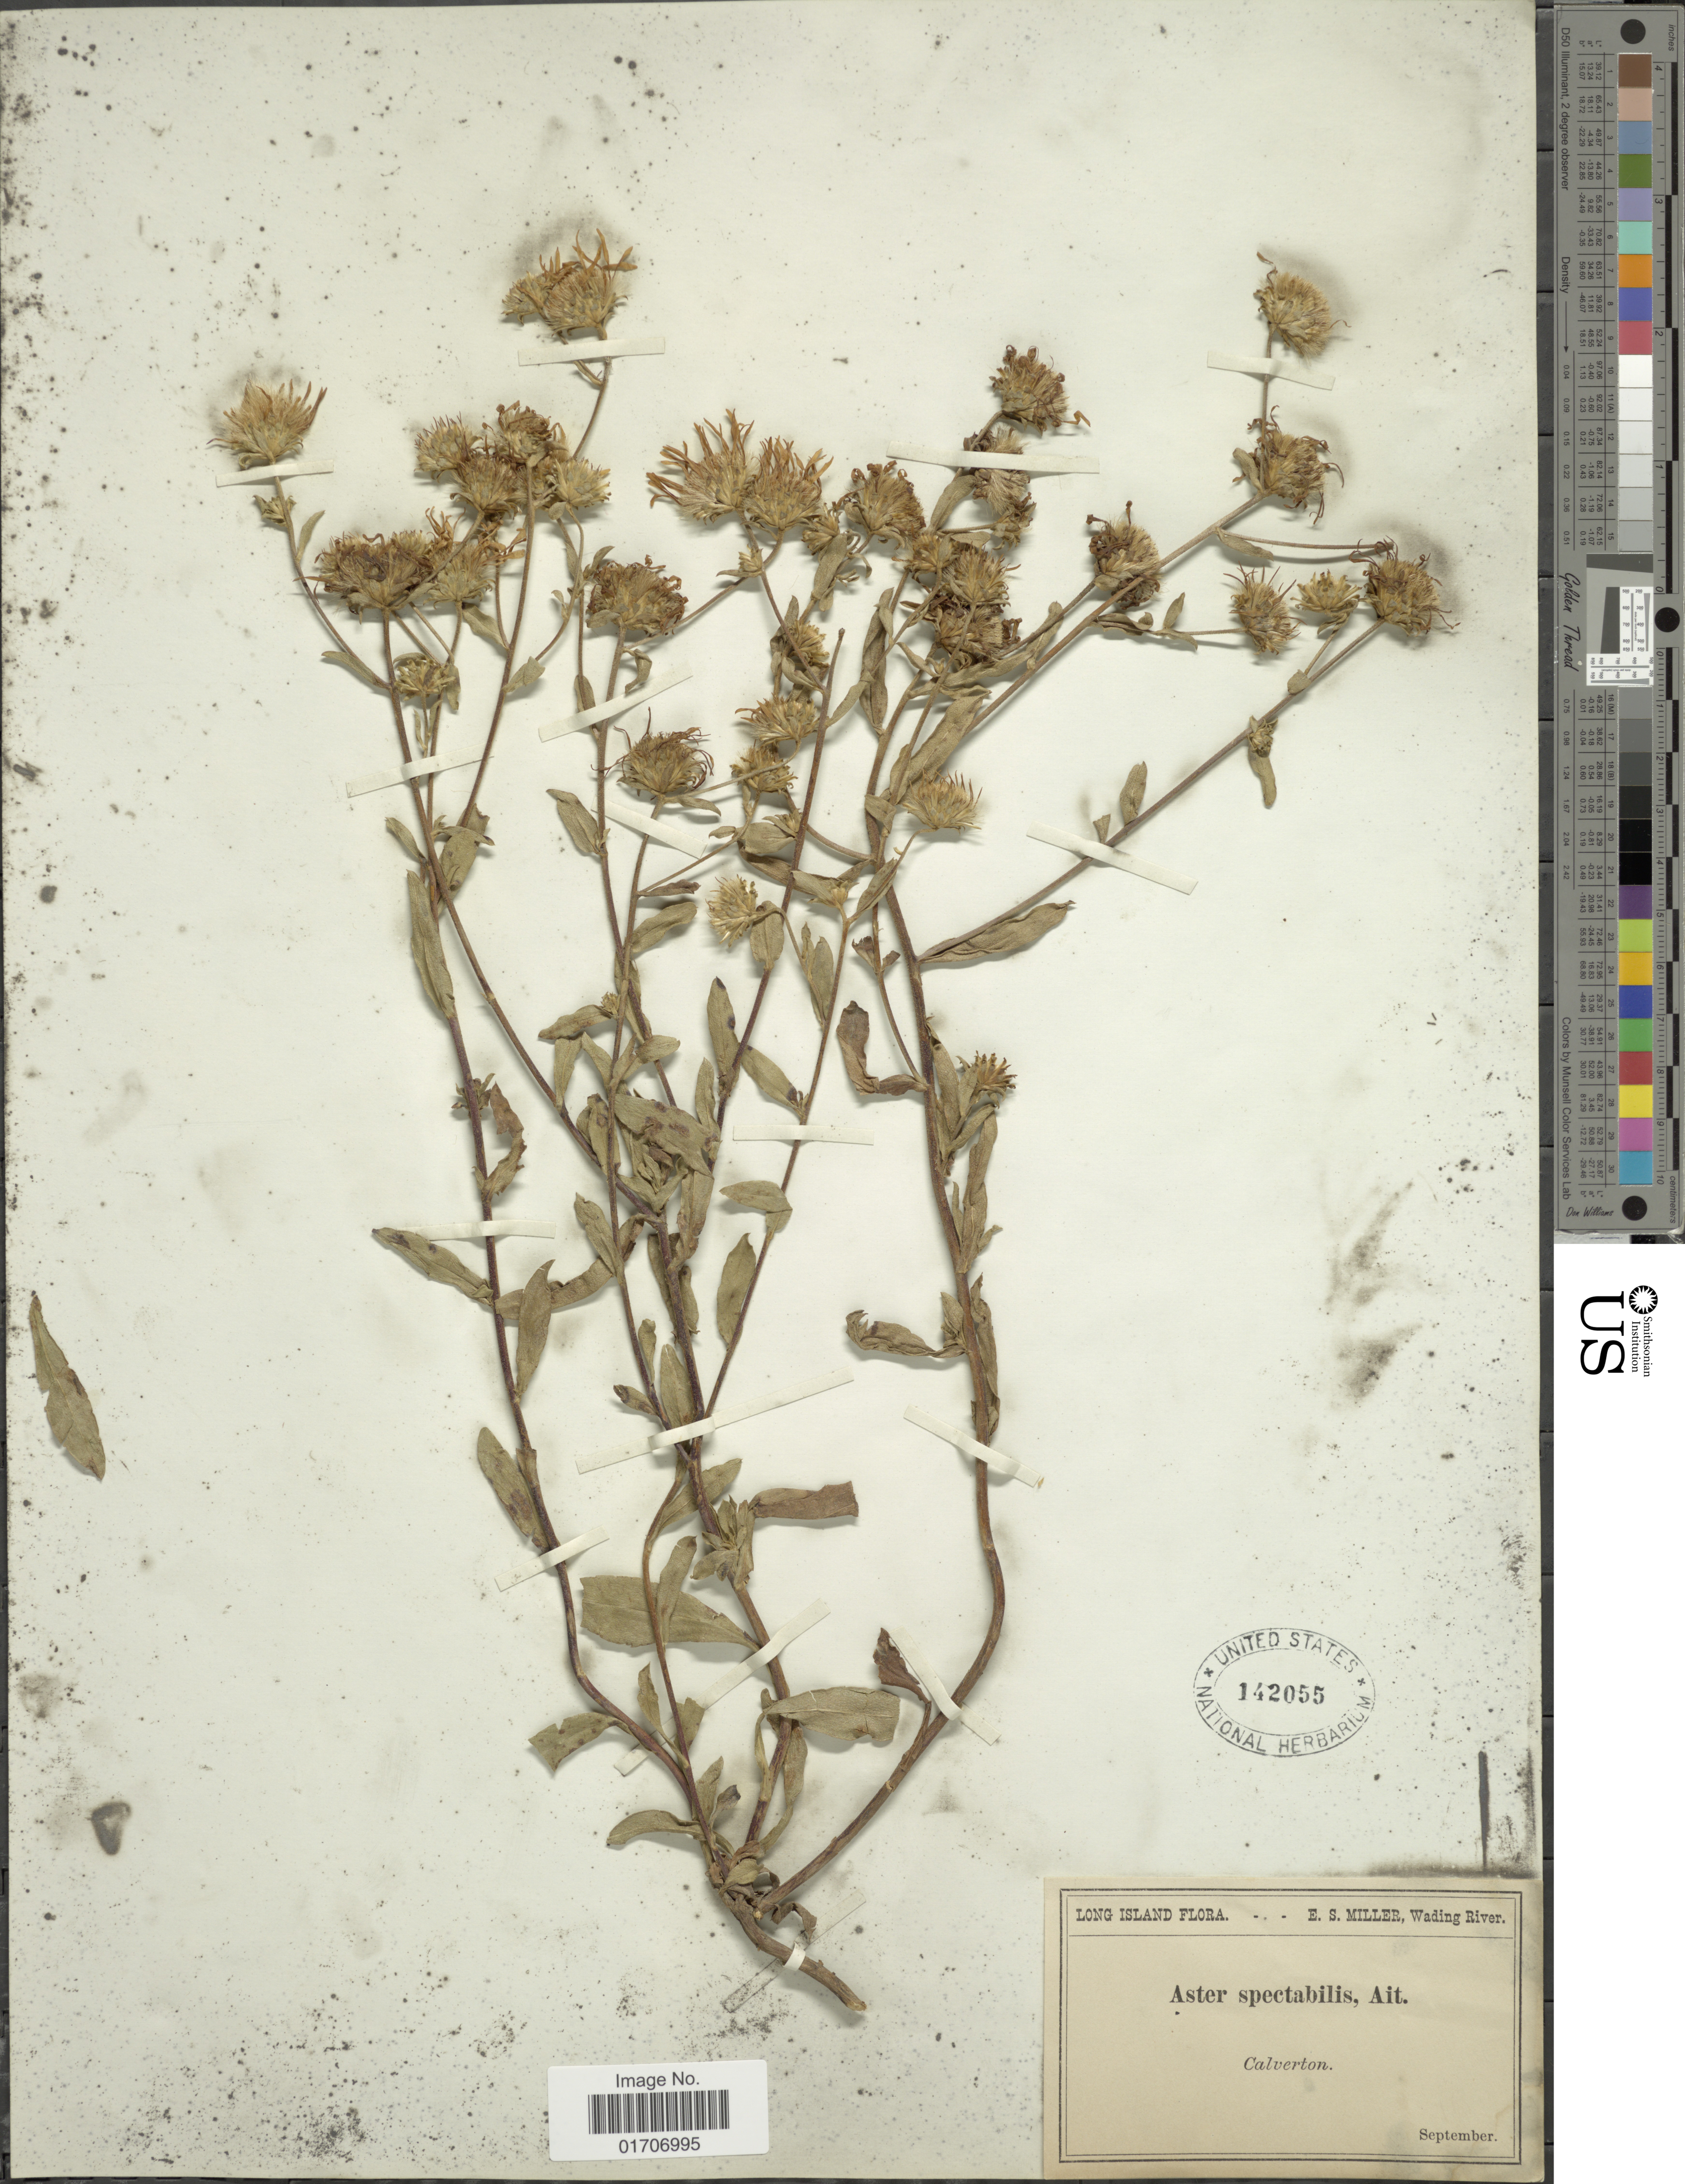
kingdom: Plantae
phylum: Tracheophyta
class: Magnoliopsida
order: Asterales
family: Asteraceae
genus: Eurybia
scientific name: Eurybia spectabilis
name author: (Aiton) G.L. Nesom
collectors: E. S. Miller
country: United States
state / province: New York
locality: Long Island. Calverton.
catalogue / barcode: US 142055